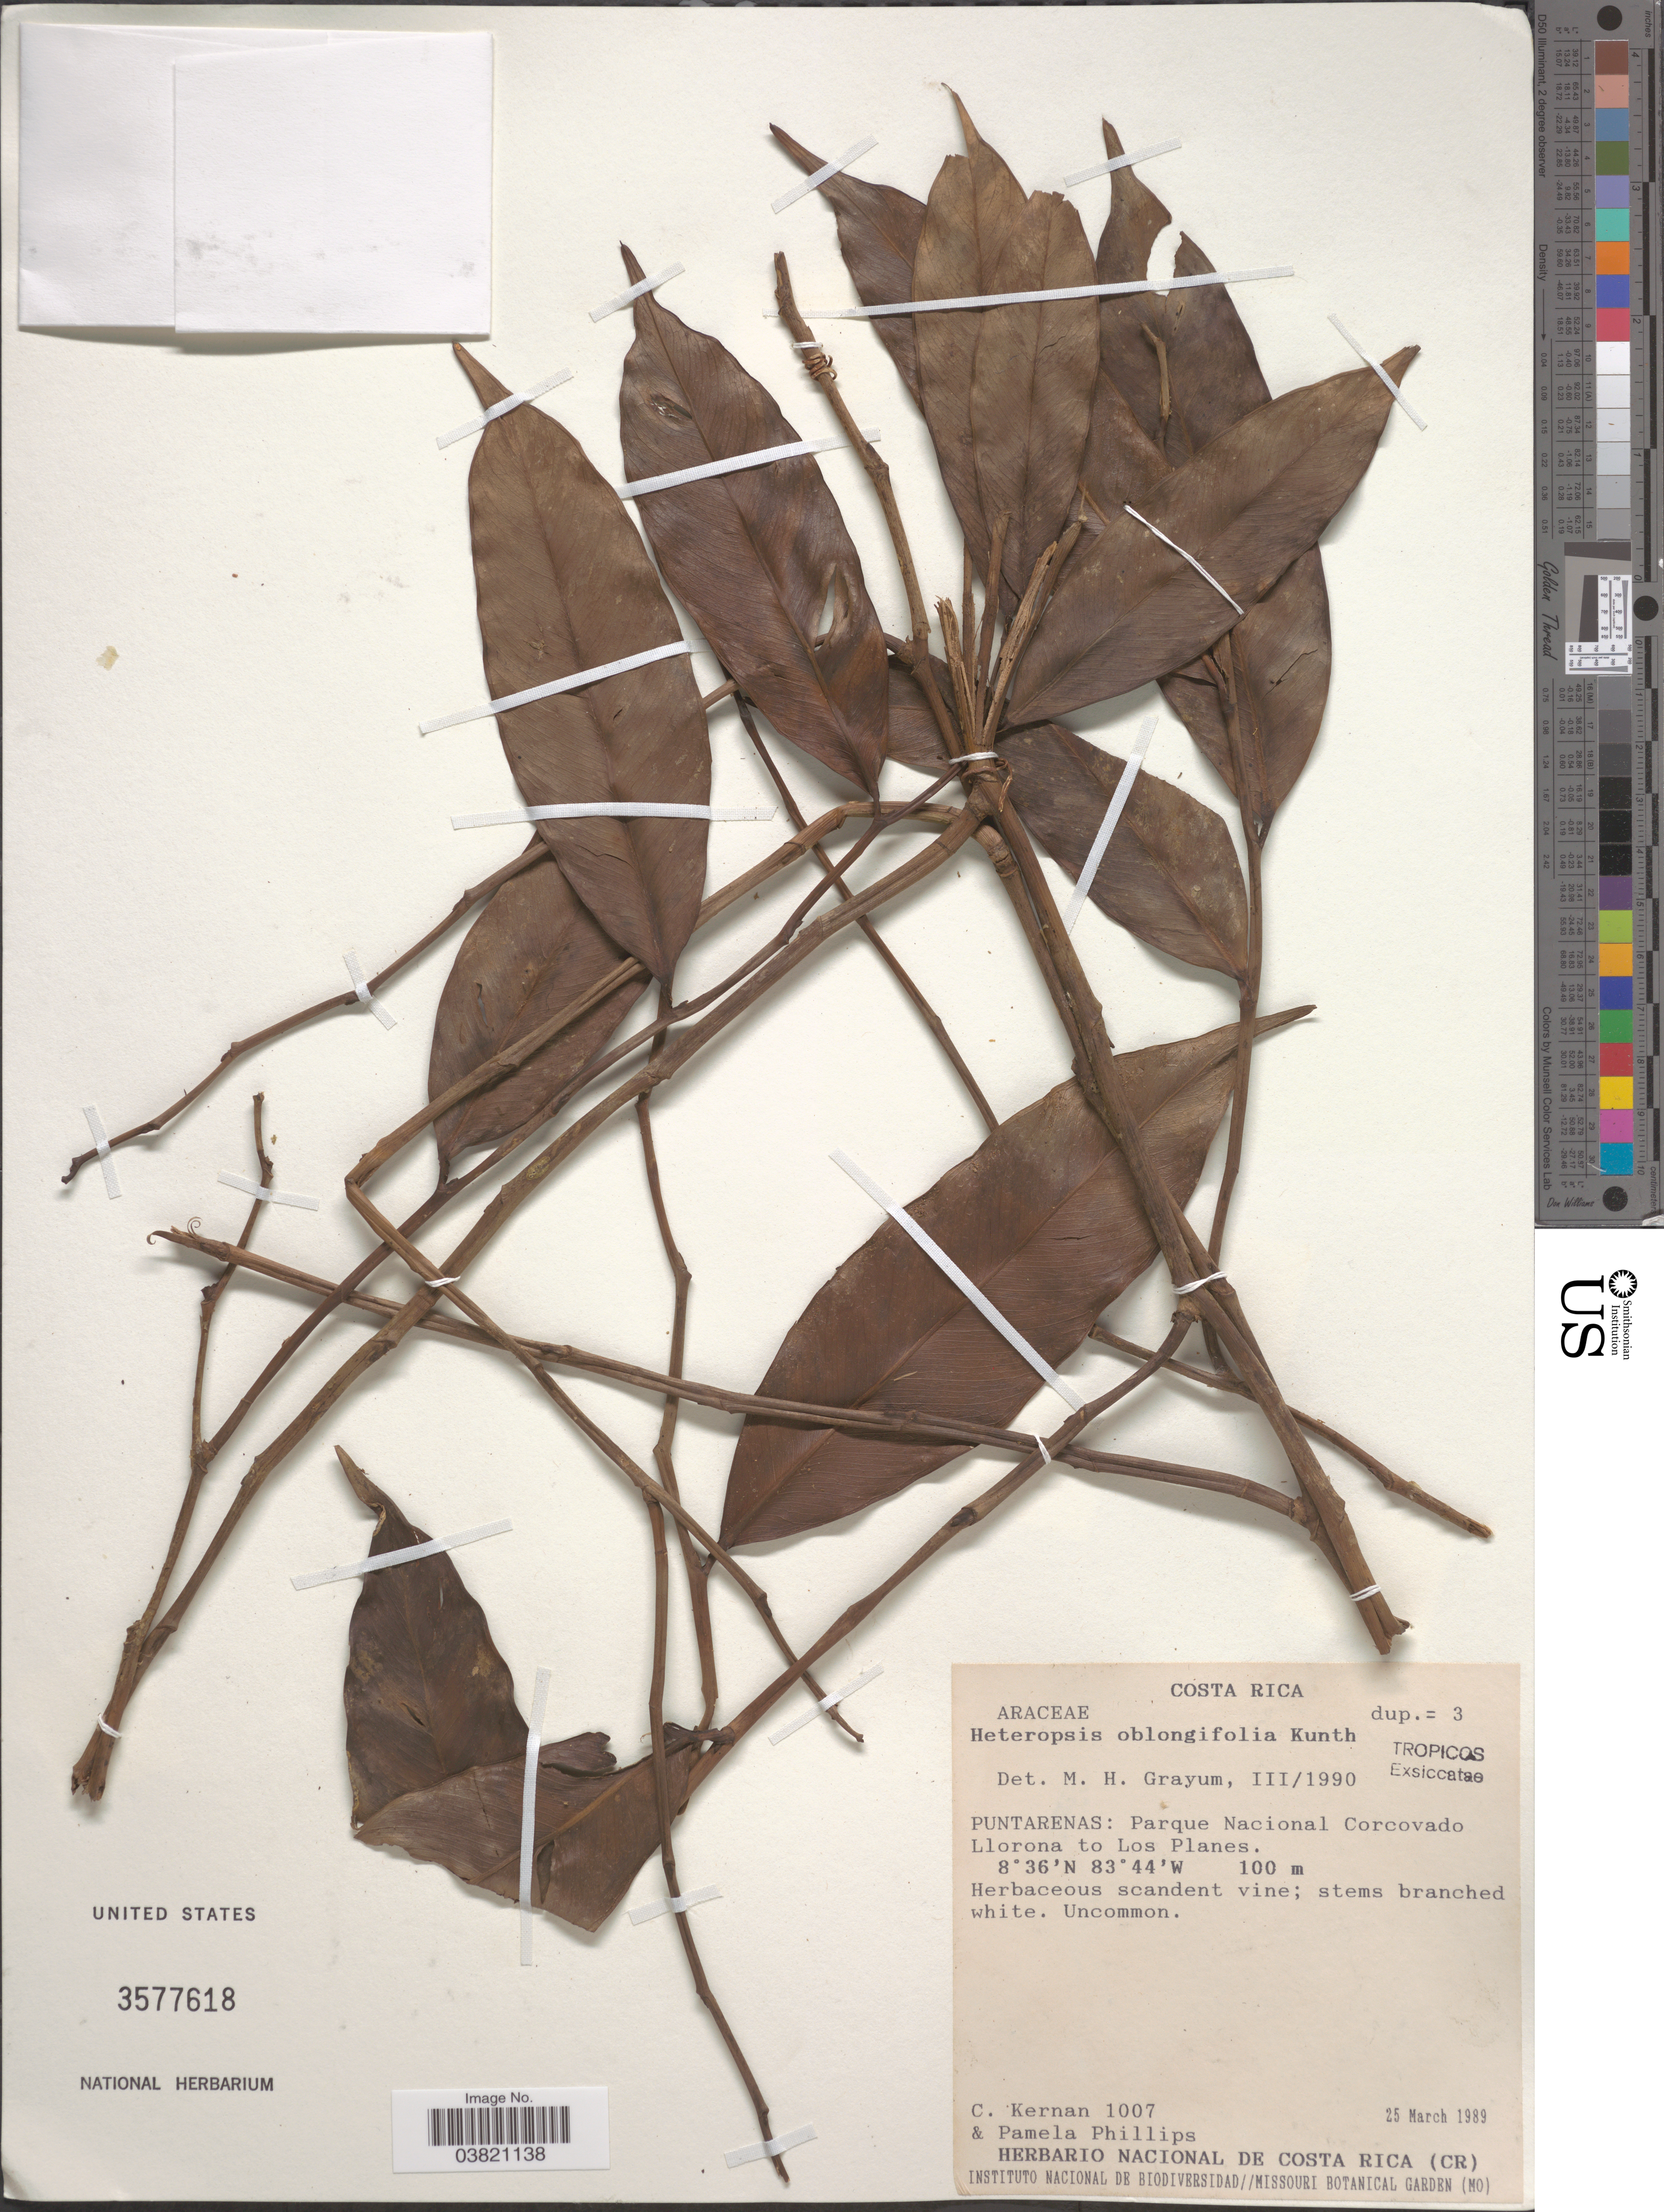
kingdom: Plantae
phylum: Tracheophyta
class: Liliopsida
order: Alismatales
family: Araceae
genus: Heteropsis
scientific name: Heteropsis oblongifolia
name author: Kunth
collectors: C. Kernan & P. Phillips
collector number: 1007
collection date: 1989-03-25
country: Costa Rica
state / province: Puntarenas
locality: Parque Nacional Corcovado Llorona to Los Planes.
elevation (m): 100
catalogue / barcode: US 3577618